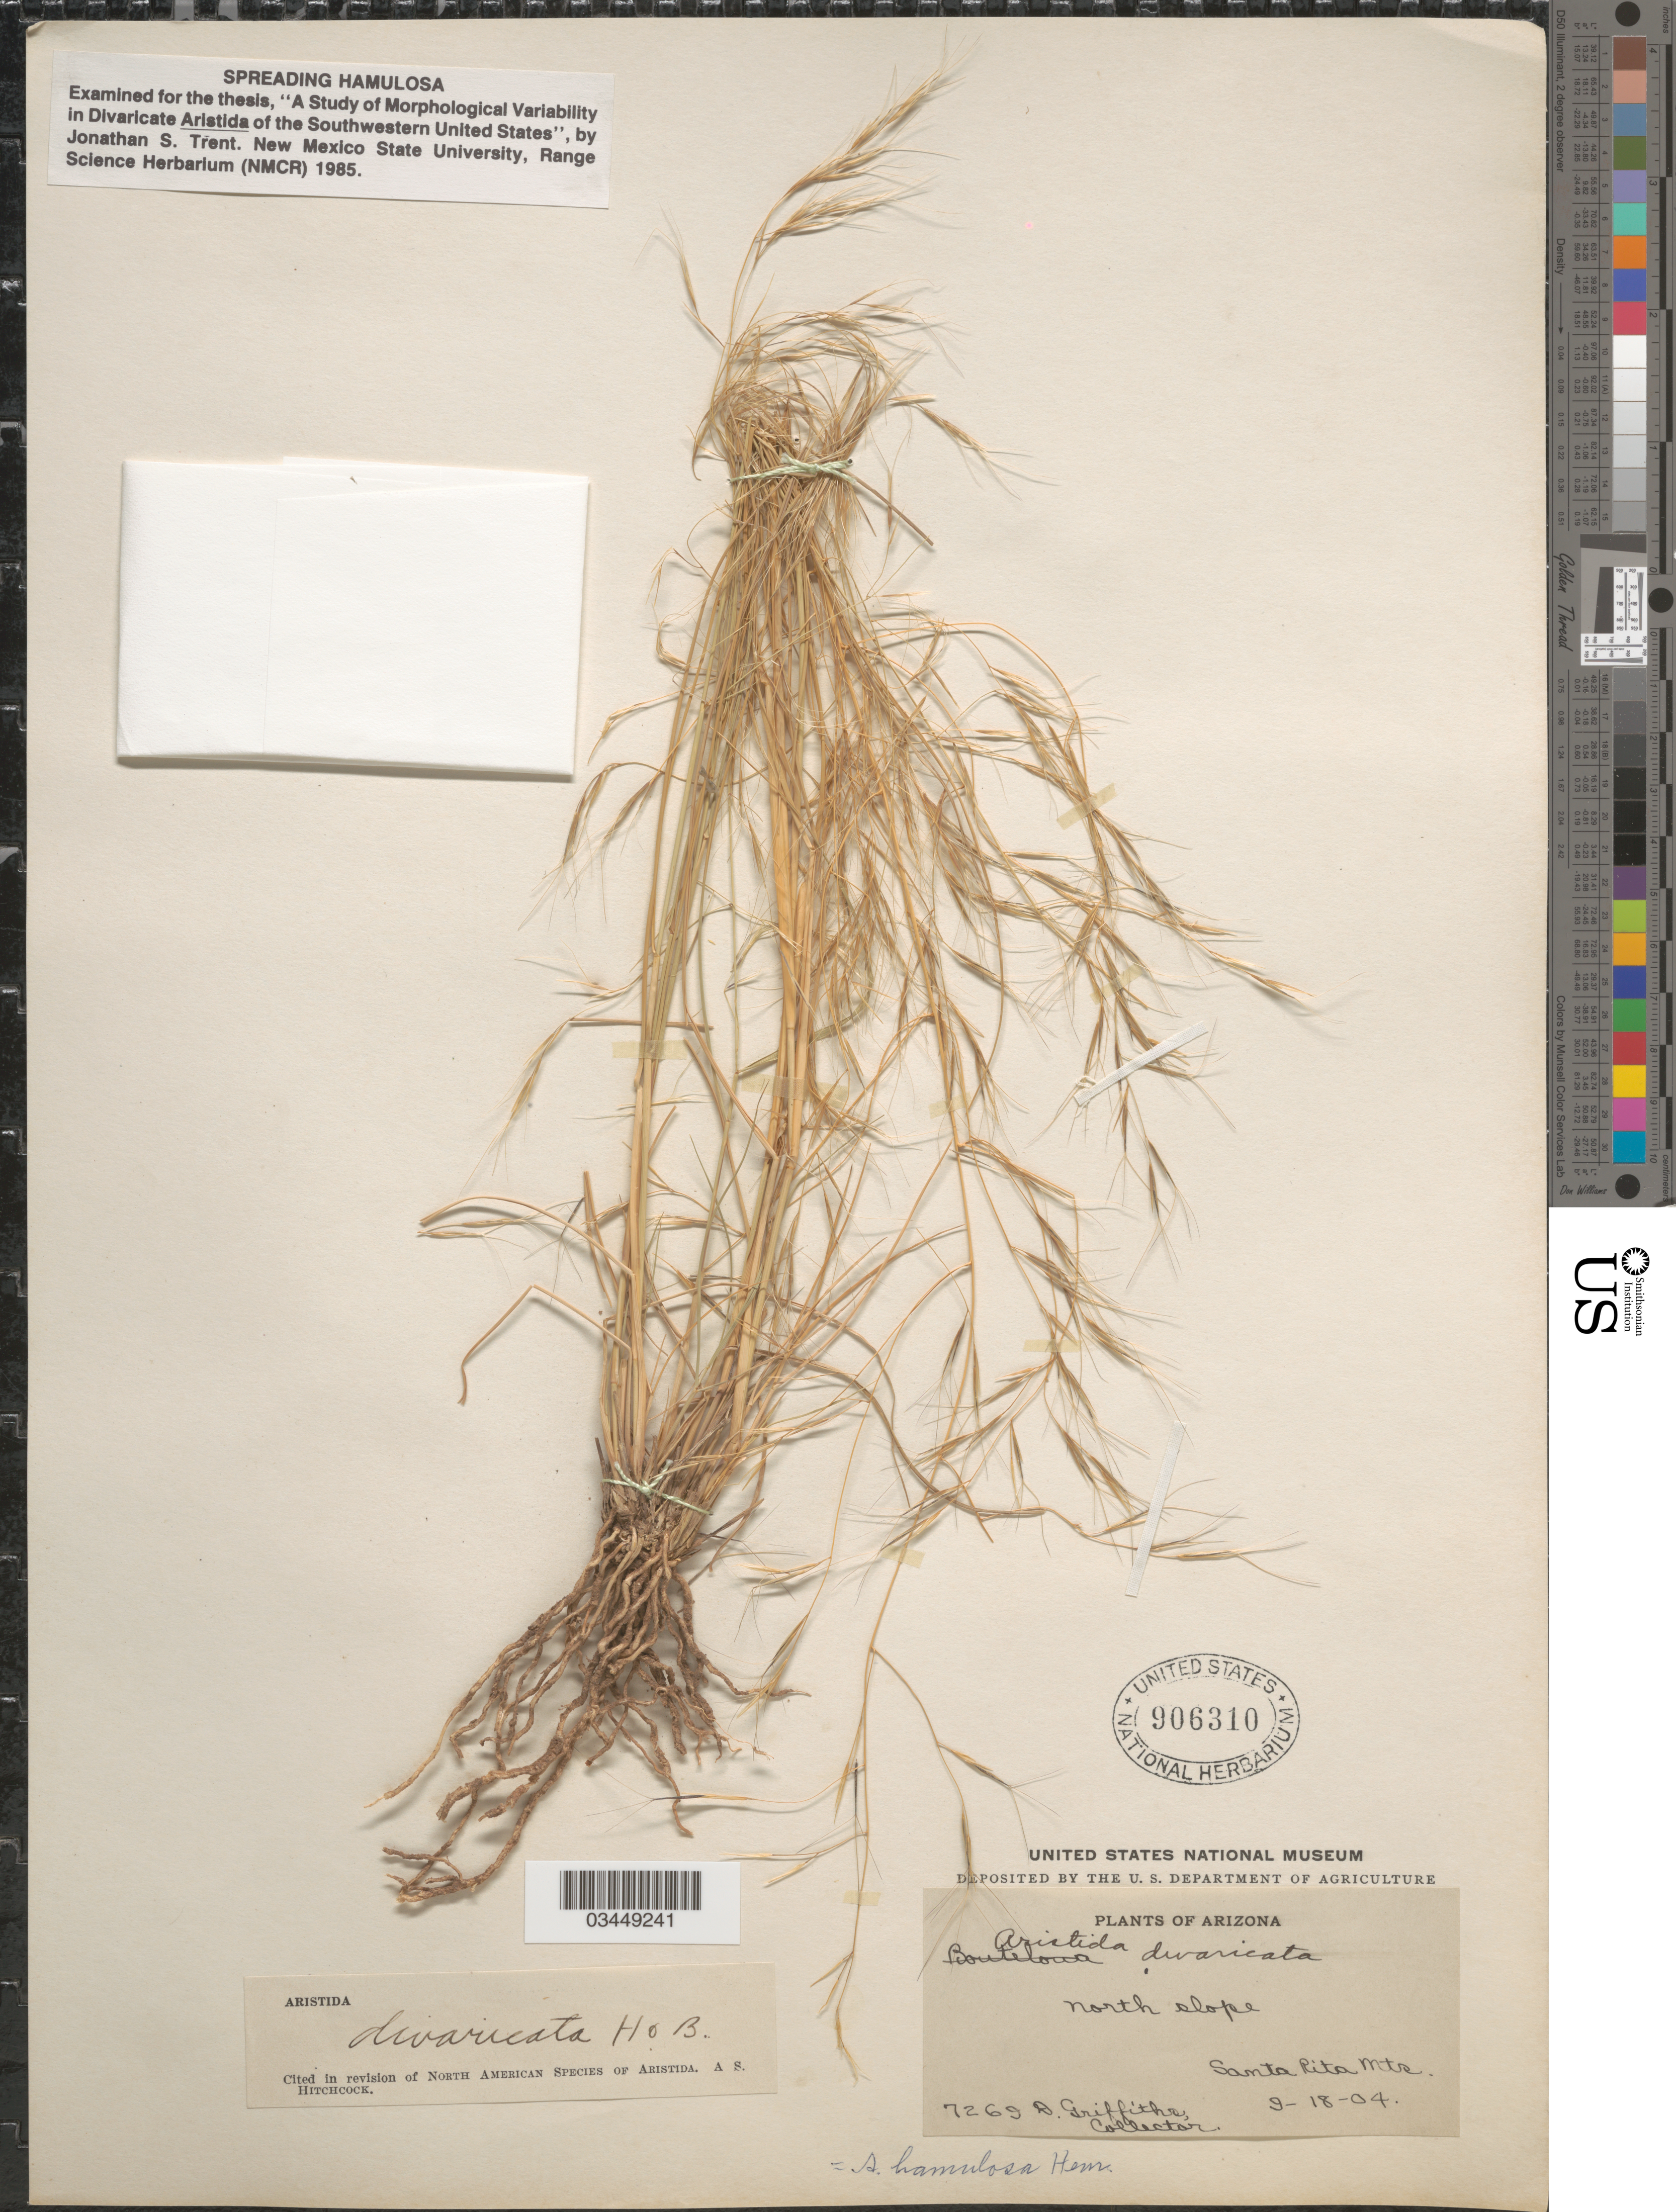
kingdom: Plantae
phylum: Tracheophyta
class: Liliopsida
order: Poales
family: Poaceae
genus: Aristida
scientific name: Aristida hamulosa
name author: Henr.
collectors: D. Griffiths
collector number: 7269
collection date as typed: Transcribed d/m/y: 18/9/4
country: United States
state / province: Arizona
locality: North slope. Santa Rita Mts.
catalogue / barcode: US 906310